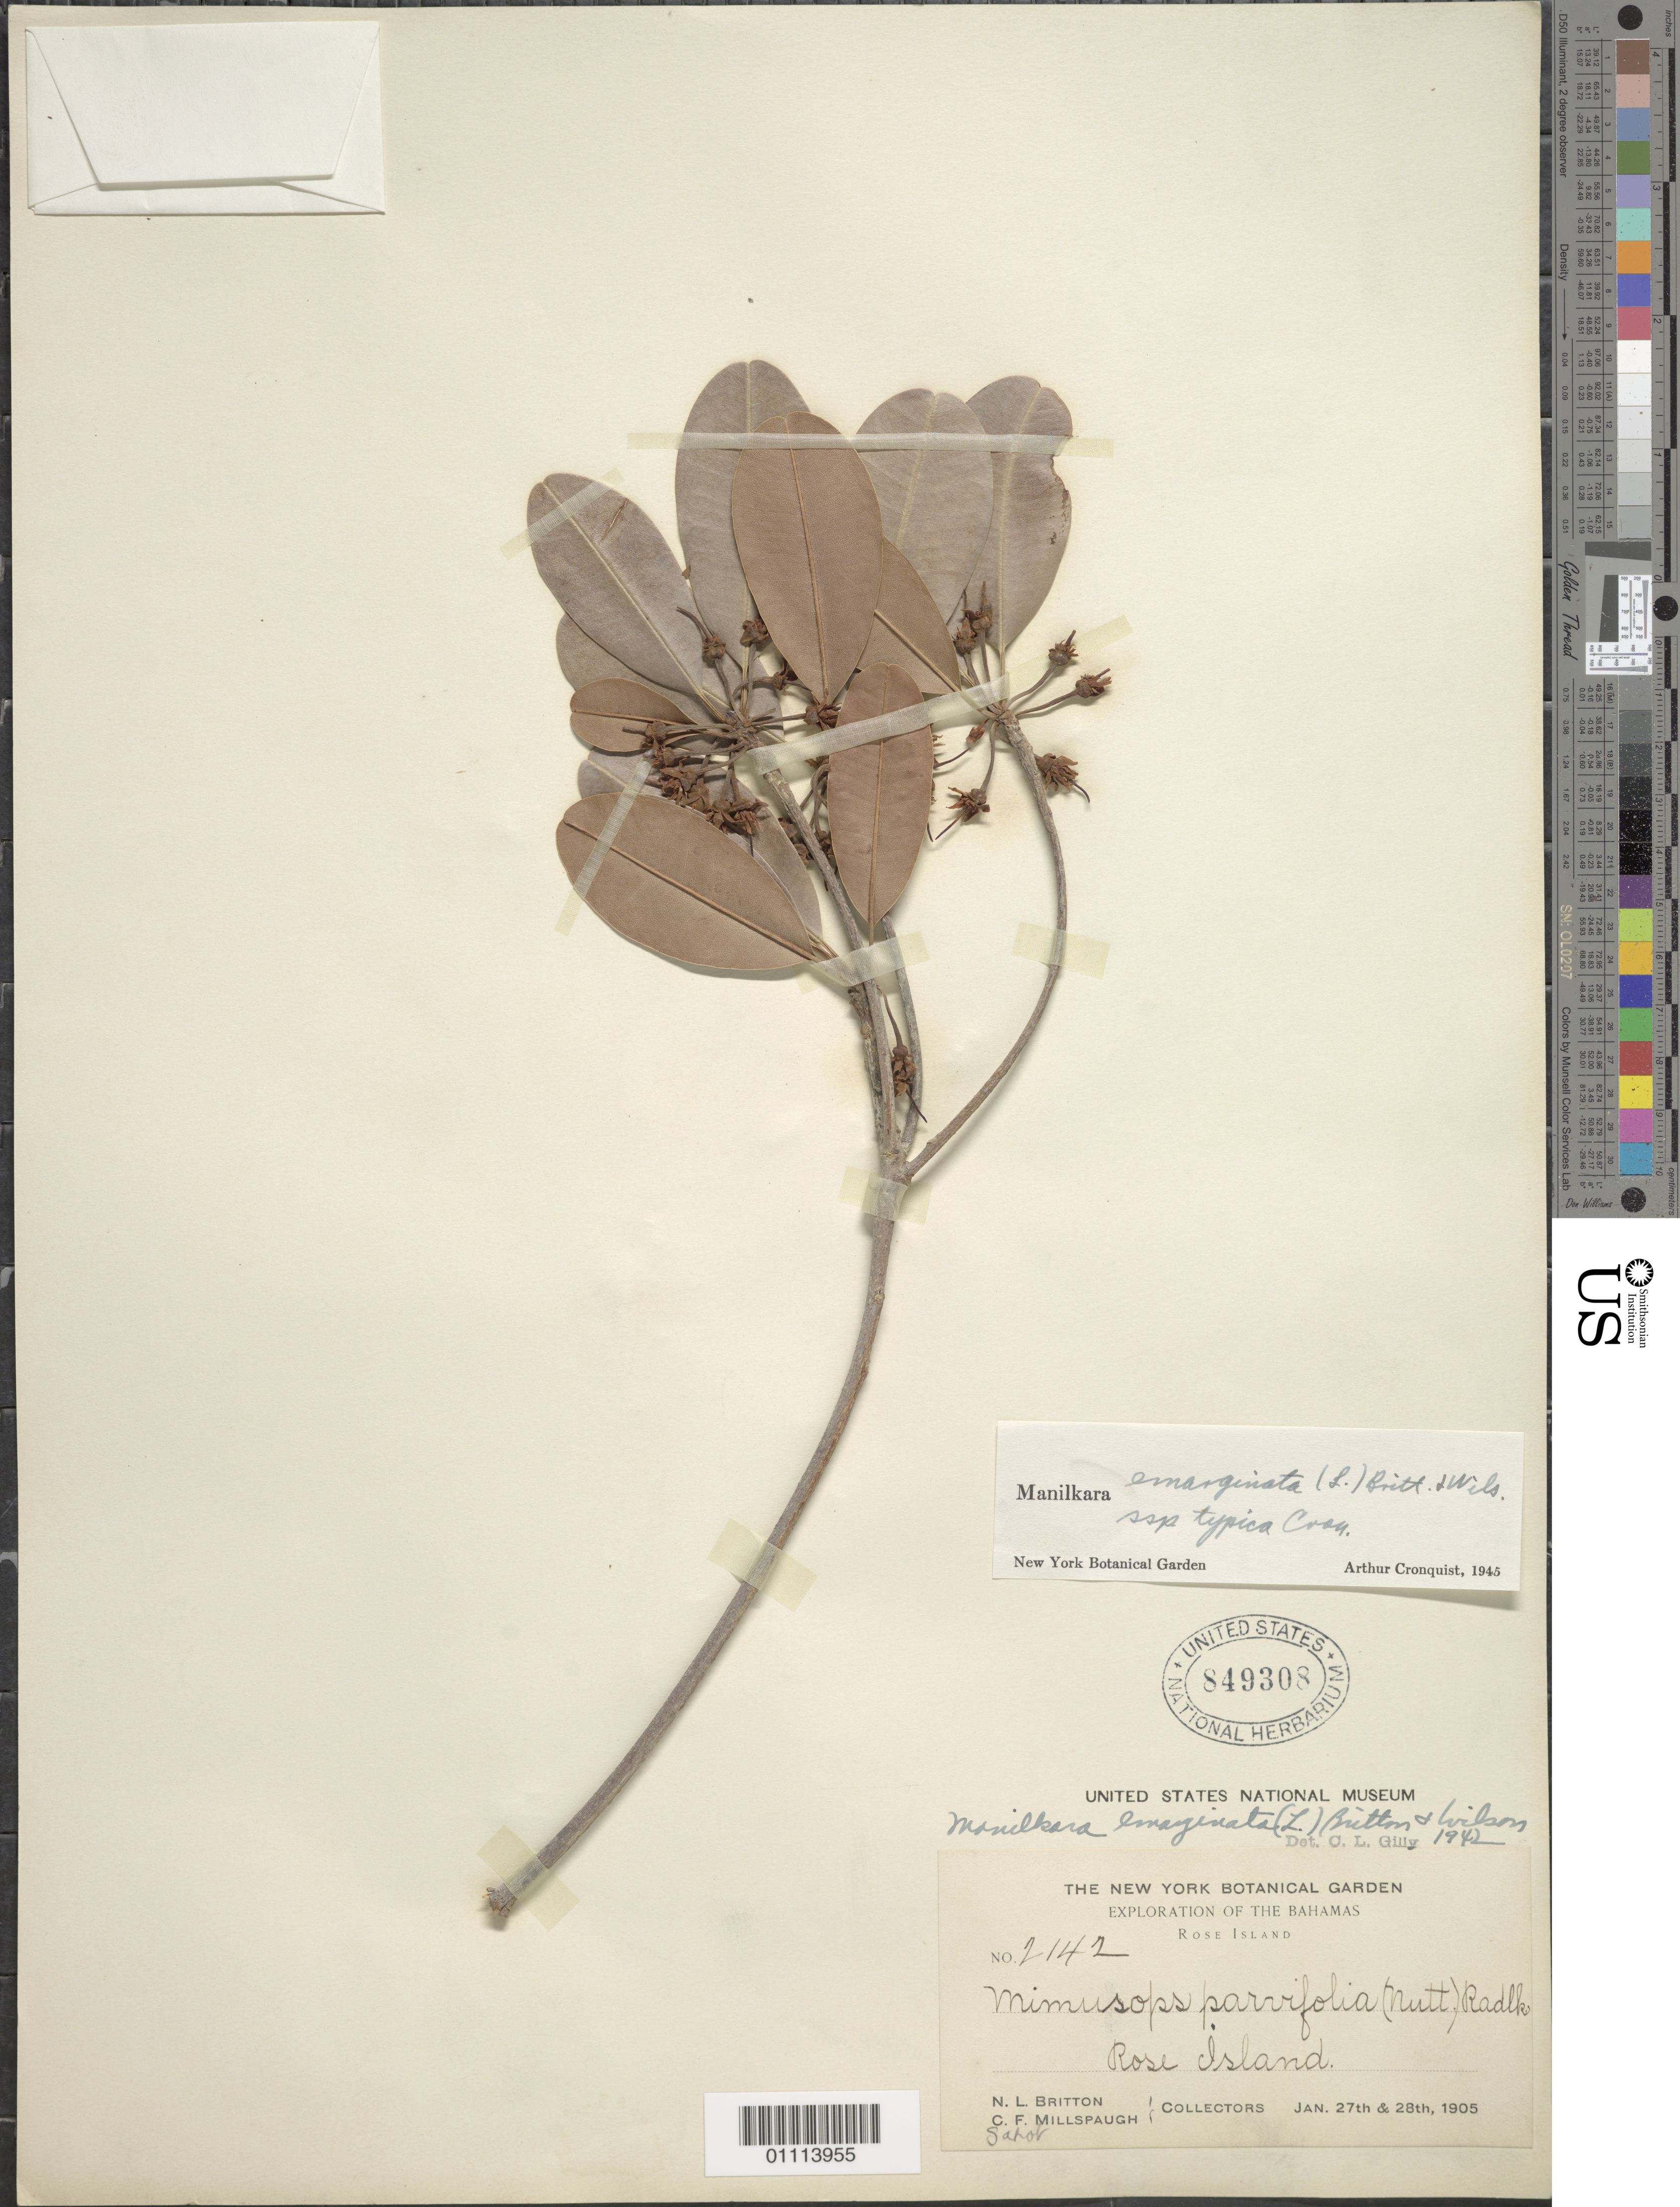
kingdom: Plantae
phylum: Tracheophyta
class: Magnoliopsida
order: Ericales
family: Sapotaceae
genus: Manilkara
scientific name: Manilkara emarginata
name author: (L.) Britton & P. Wilson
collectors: N. Britton & C. F. Millspaugh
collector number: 2142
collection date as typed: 27 Jan 1905 and 28 Jan 1905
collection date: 1905-01-27,1905-01-28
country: Bahamas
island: Rose I.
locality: Rose Island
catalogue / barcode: US 849308